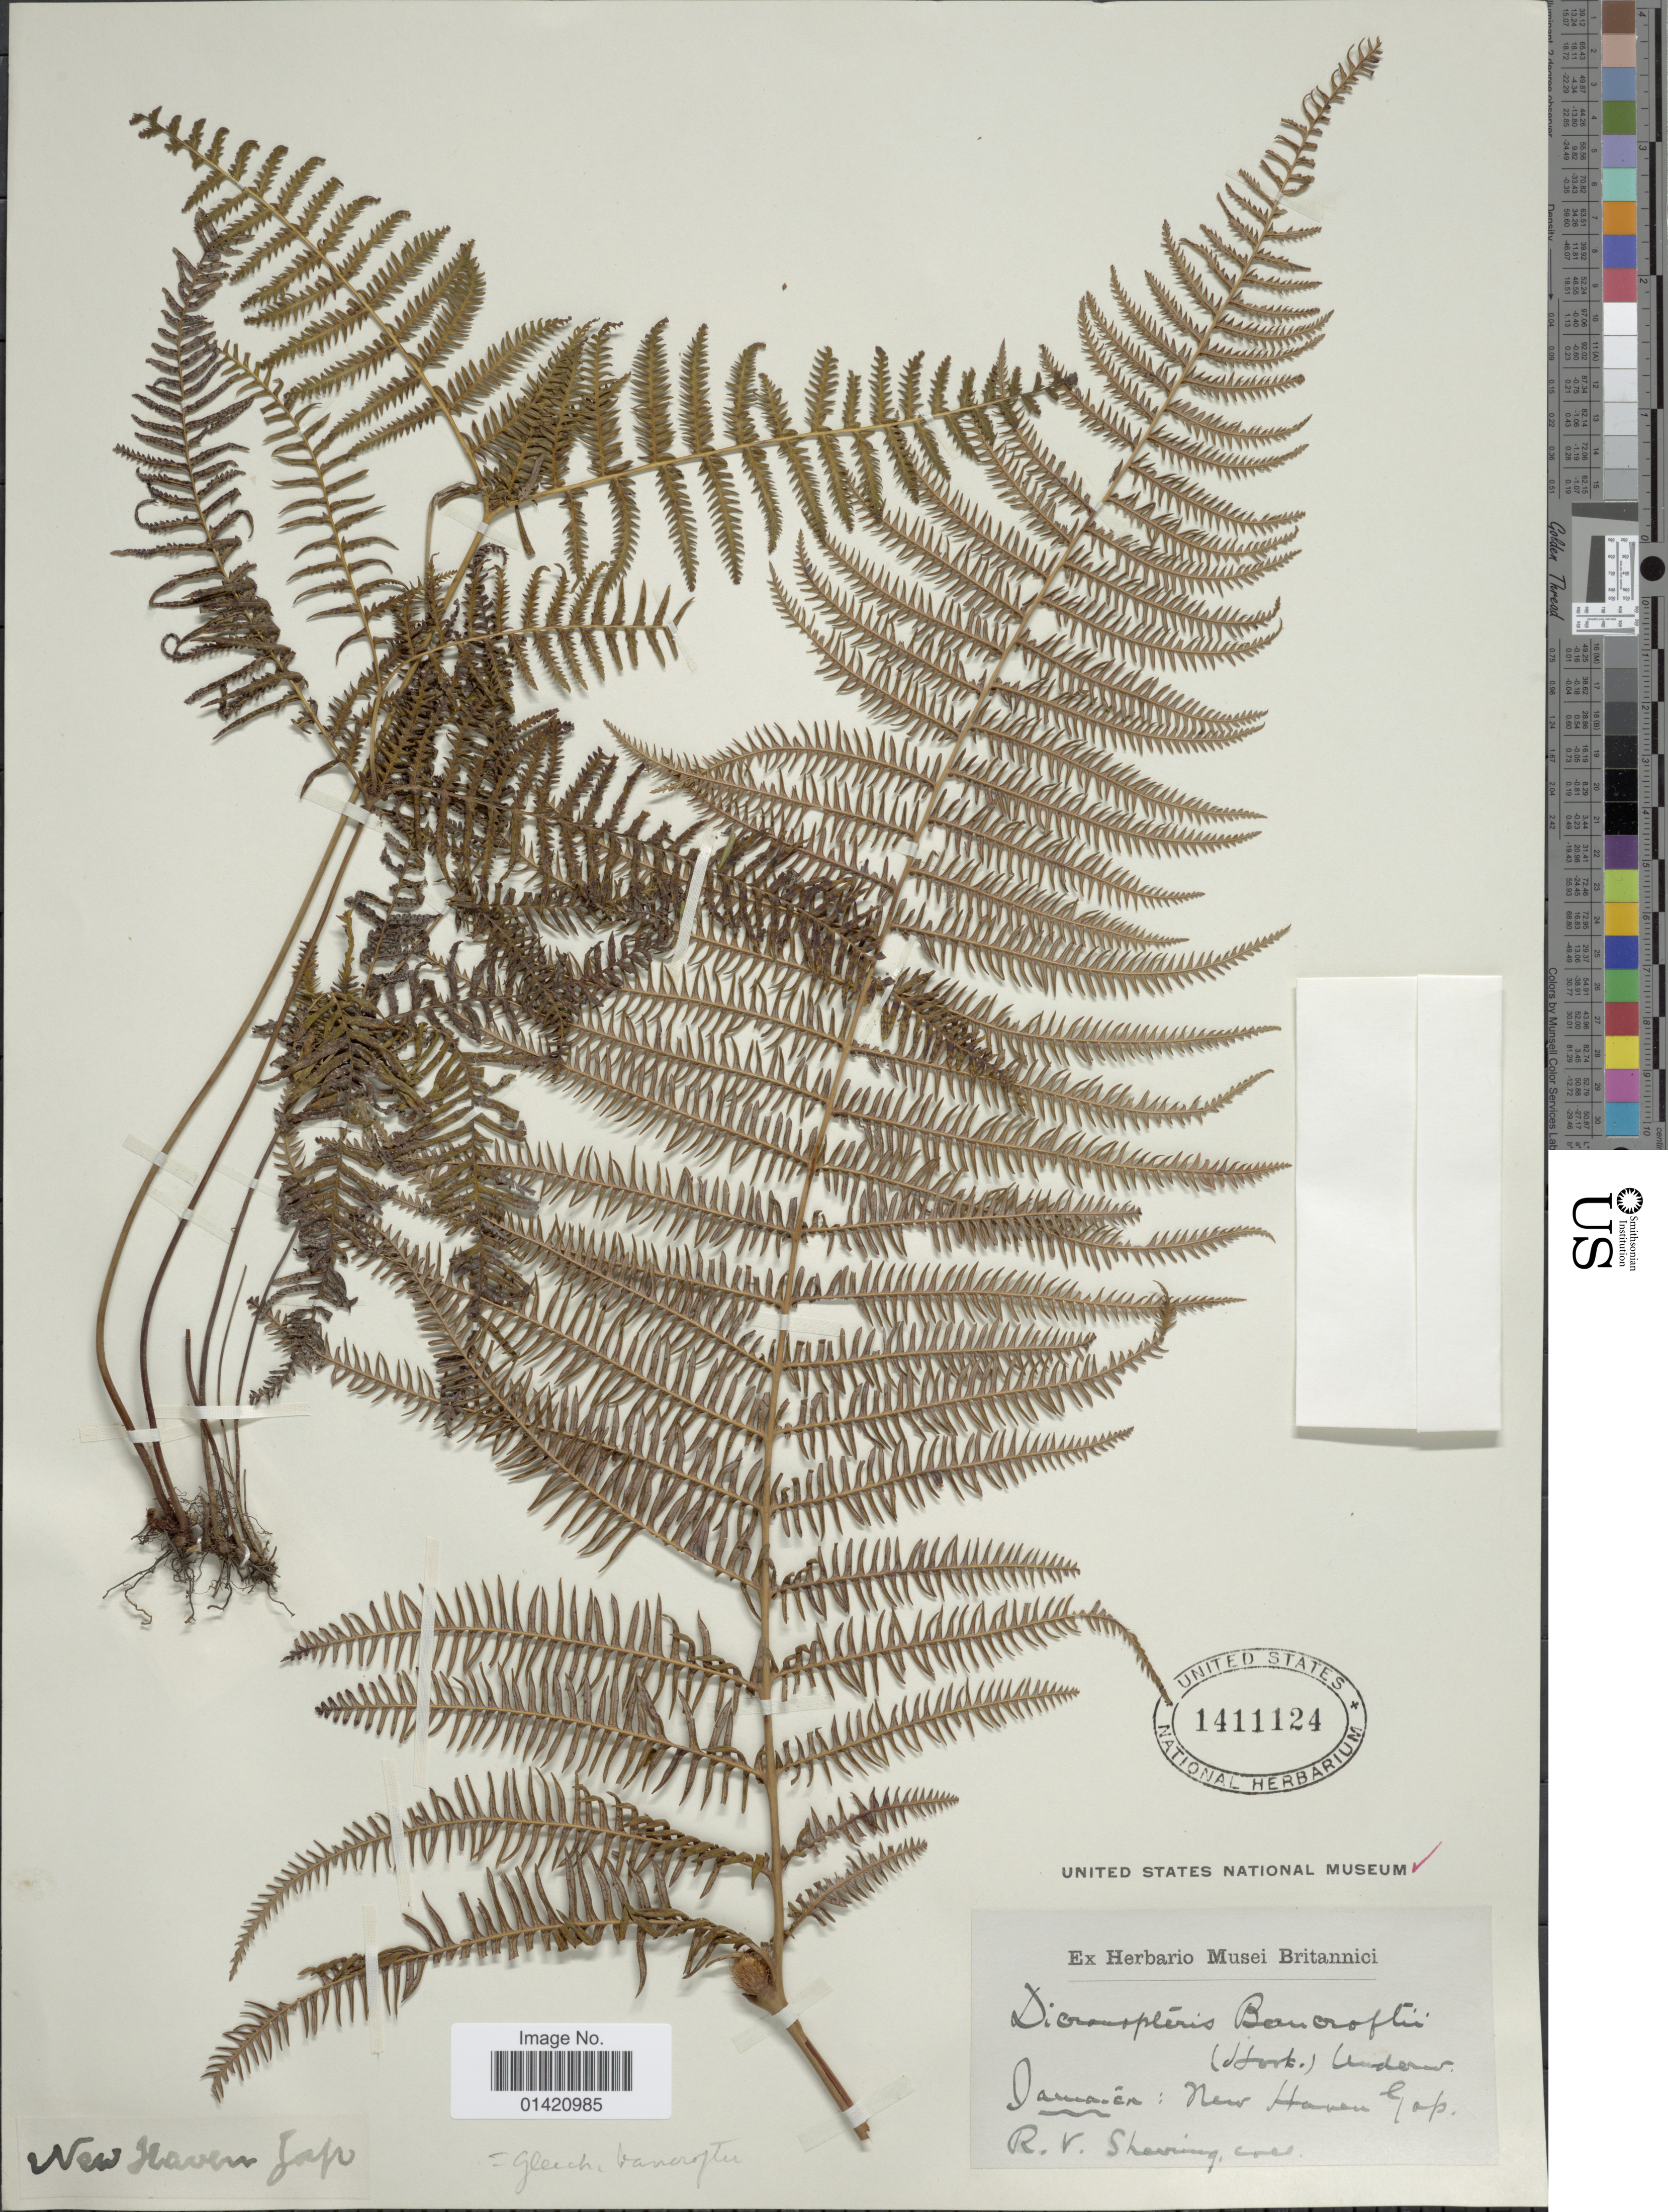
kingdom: Plantae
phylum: Tracheophyta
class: Polypodiopsida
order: Gleicheniales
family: Gleicheniaceae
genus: Diplopterygium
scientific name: Diplopterygium bancroftii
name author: (Hook.) A.R. Sm.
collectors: R. Sherring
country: Jamaica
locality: New Haven Gap.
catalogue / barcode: US 1411124